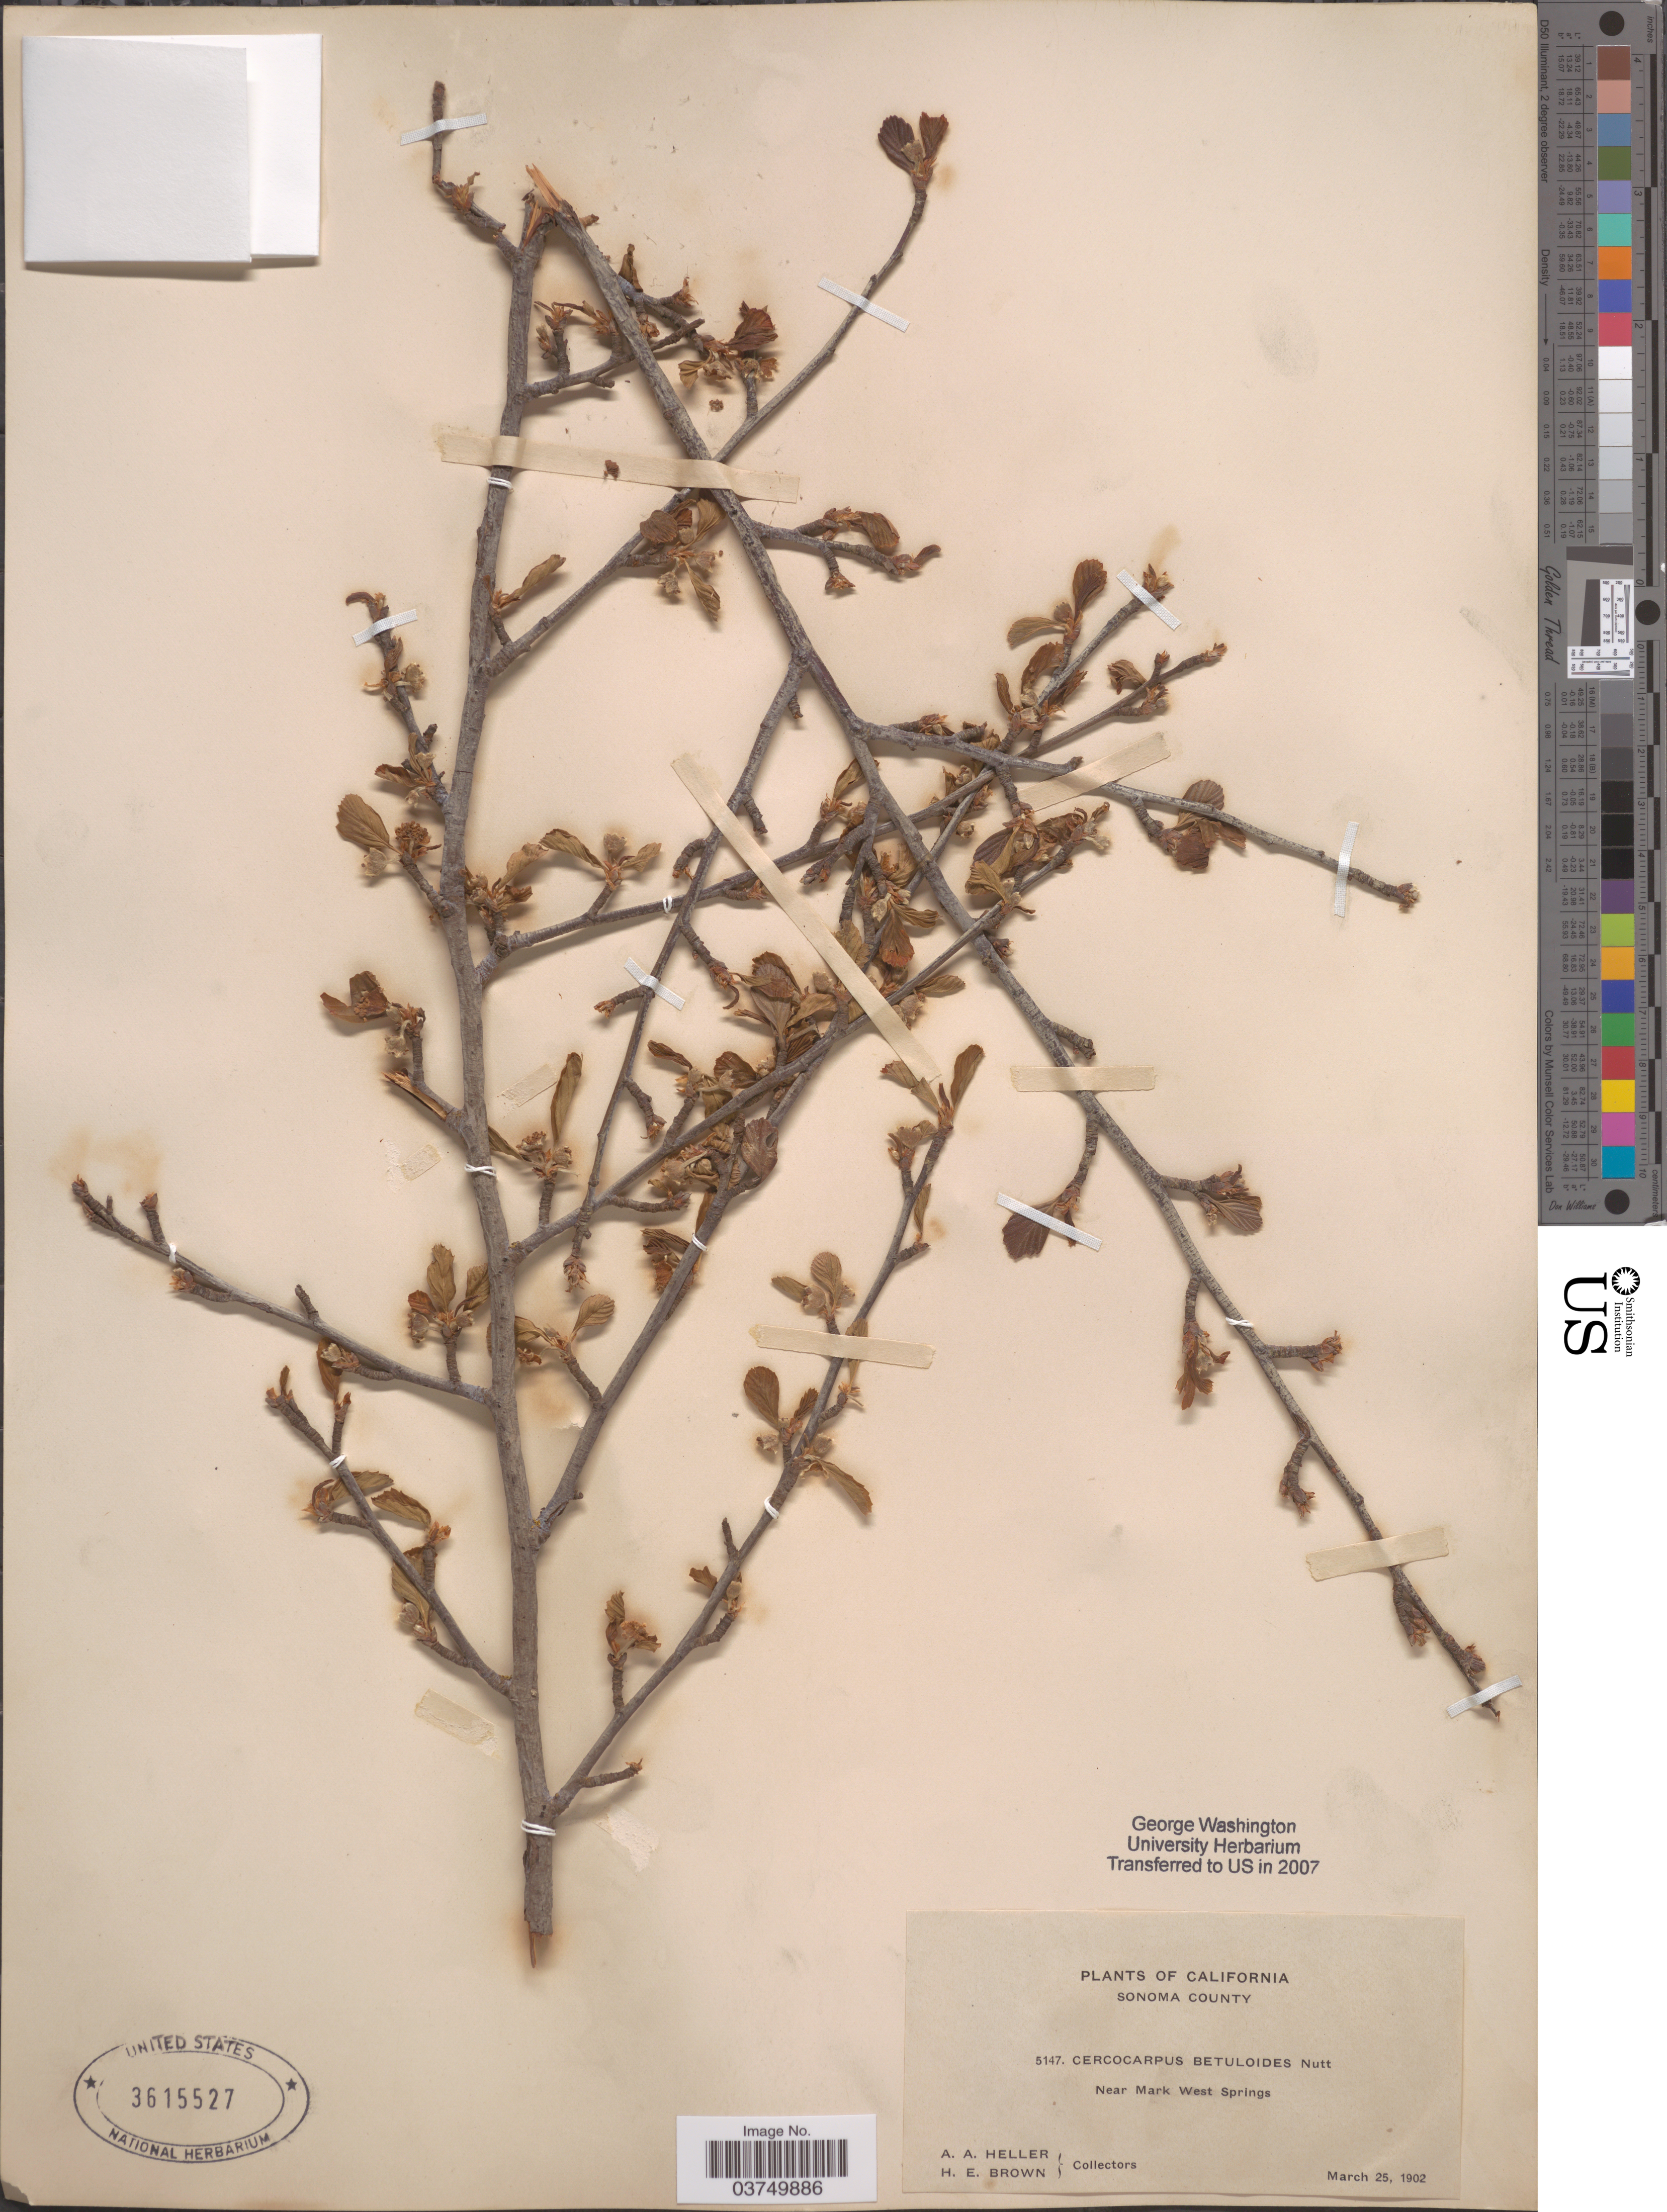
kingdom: Plantae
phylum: Tracheophyta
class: Magnoliopsida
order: Rosales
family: Rosaceae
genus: Cercocarpus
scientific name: Cercocarpus betuloides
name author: Nutt.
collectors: A. A. Heller & H. E. Brown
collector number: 5147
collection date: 1902-03-25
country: United States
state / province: California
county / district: Sonoma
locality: Sonoma County. Near Mark West Springs.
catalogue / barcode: US 3615527